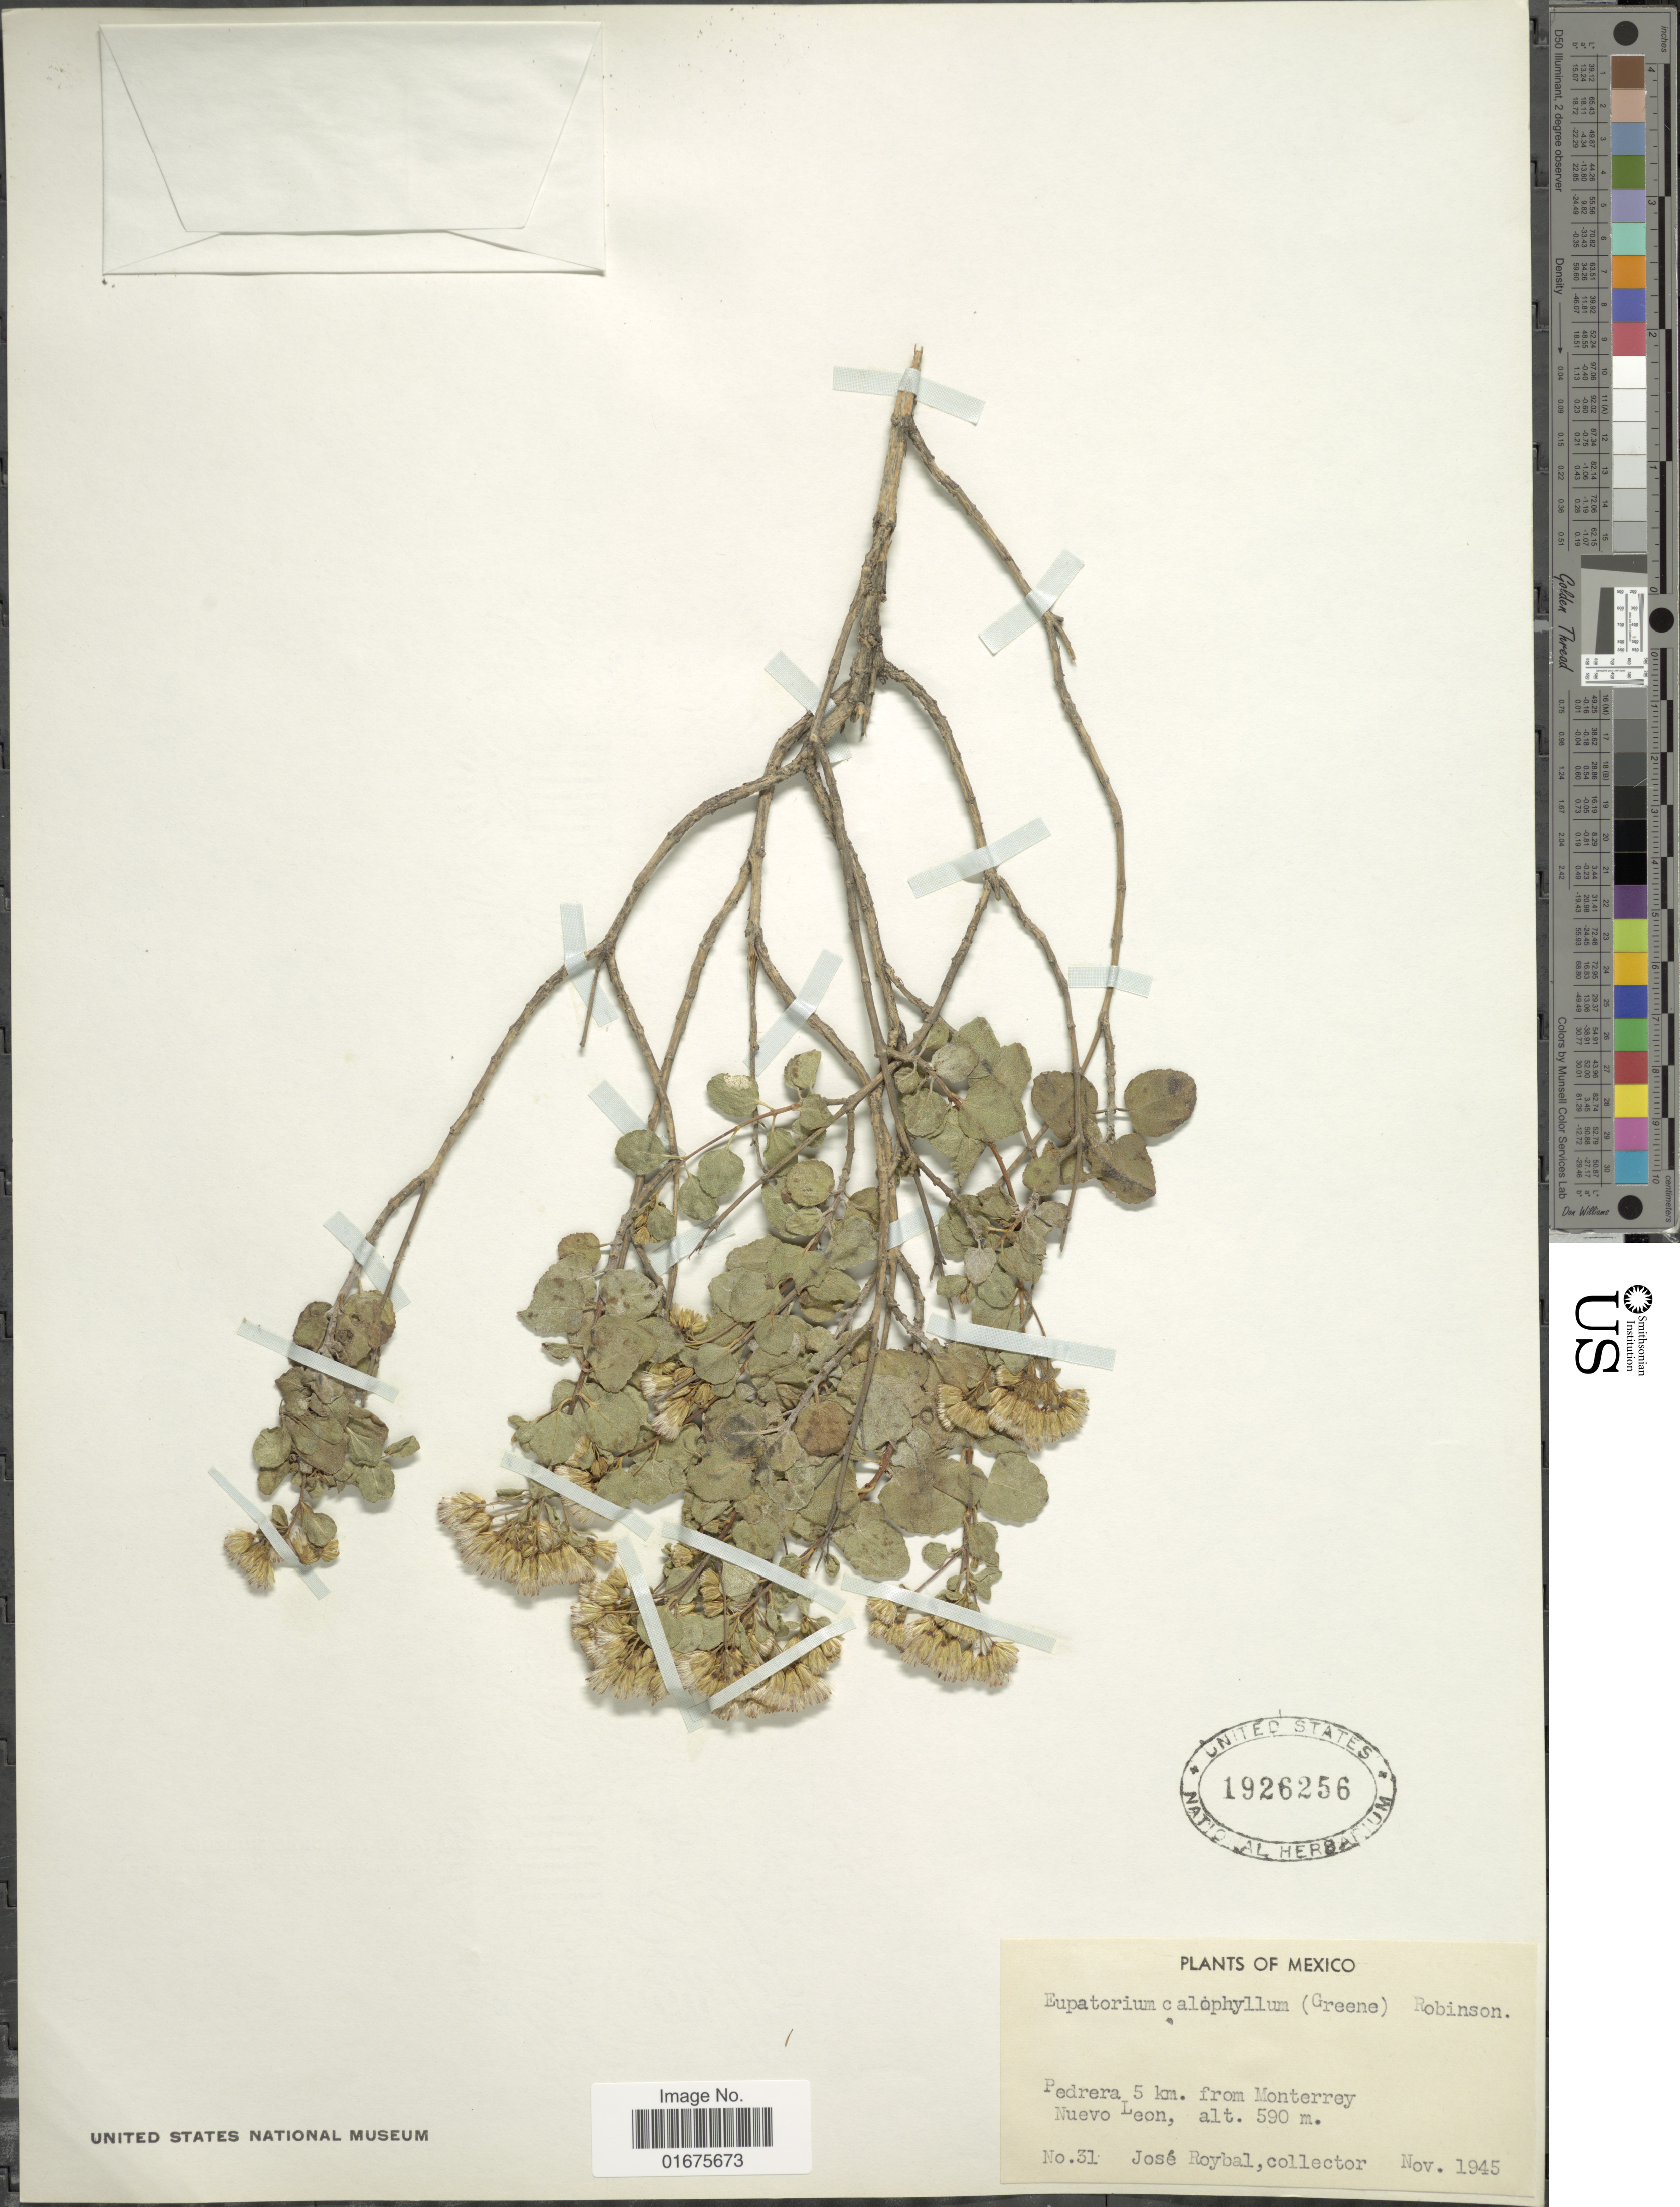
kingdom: Plantae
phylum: Tracheophyta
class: Magnoliopsida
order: Asterales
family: Asteraceae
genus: Ageratina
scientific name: Ageratina calophylla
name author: (B.L. Rob.) R.M. King & H. Rob.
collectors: J. J. Roybal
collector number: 31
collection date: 1945-11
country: Mexico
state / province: Nuevo León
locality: Pedrera, 5 km fromt Monterrey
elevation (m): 590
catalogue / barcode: US 1926256